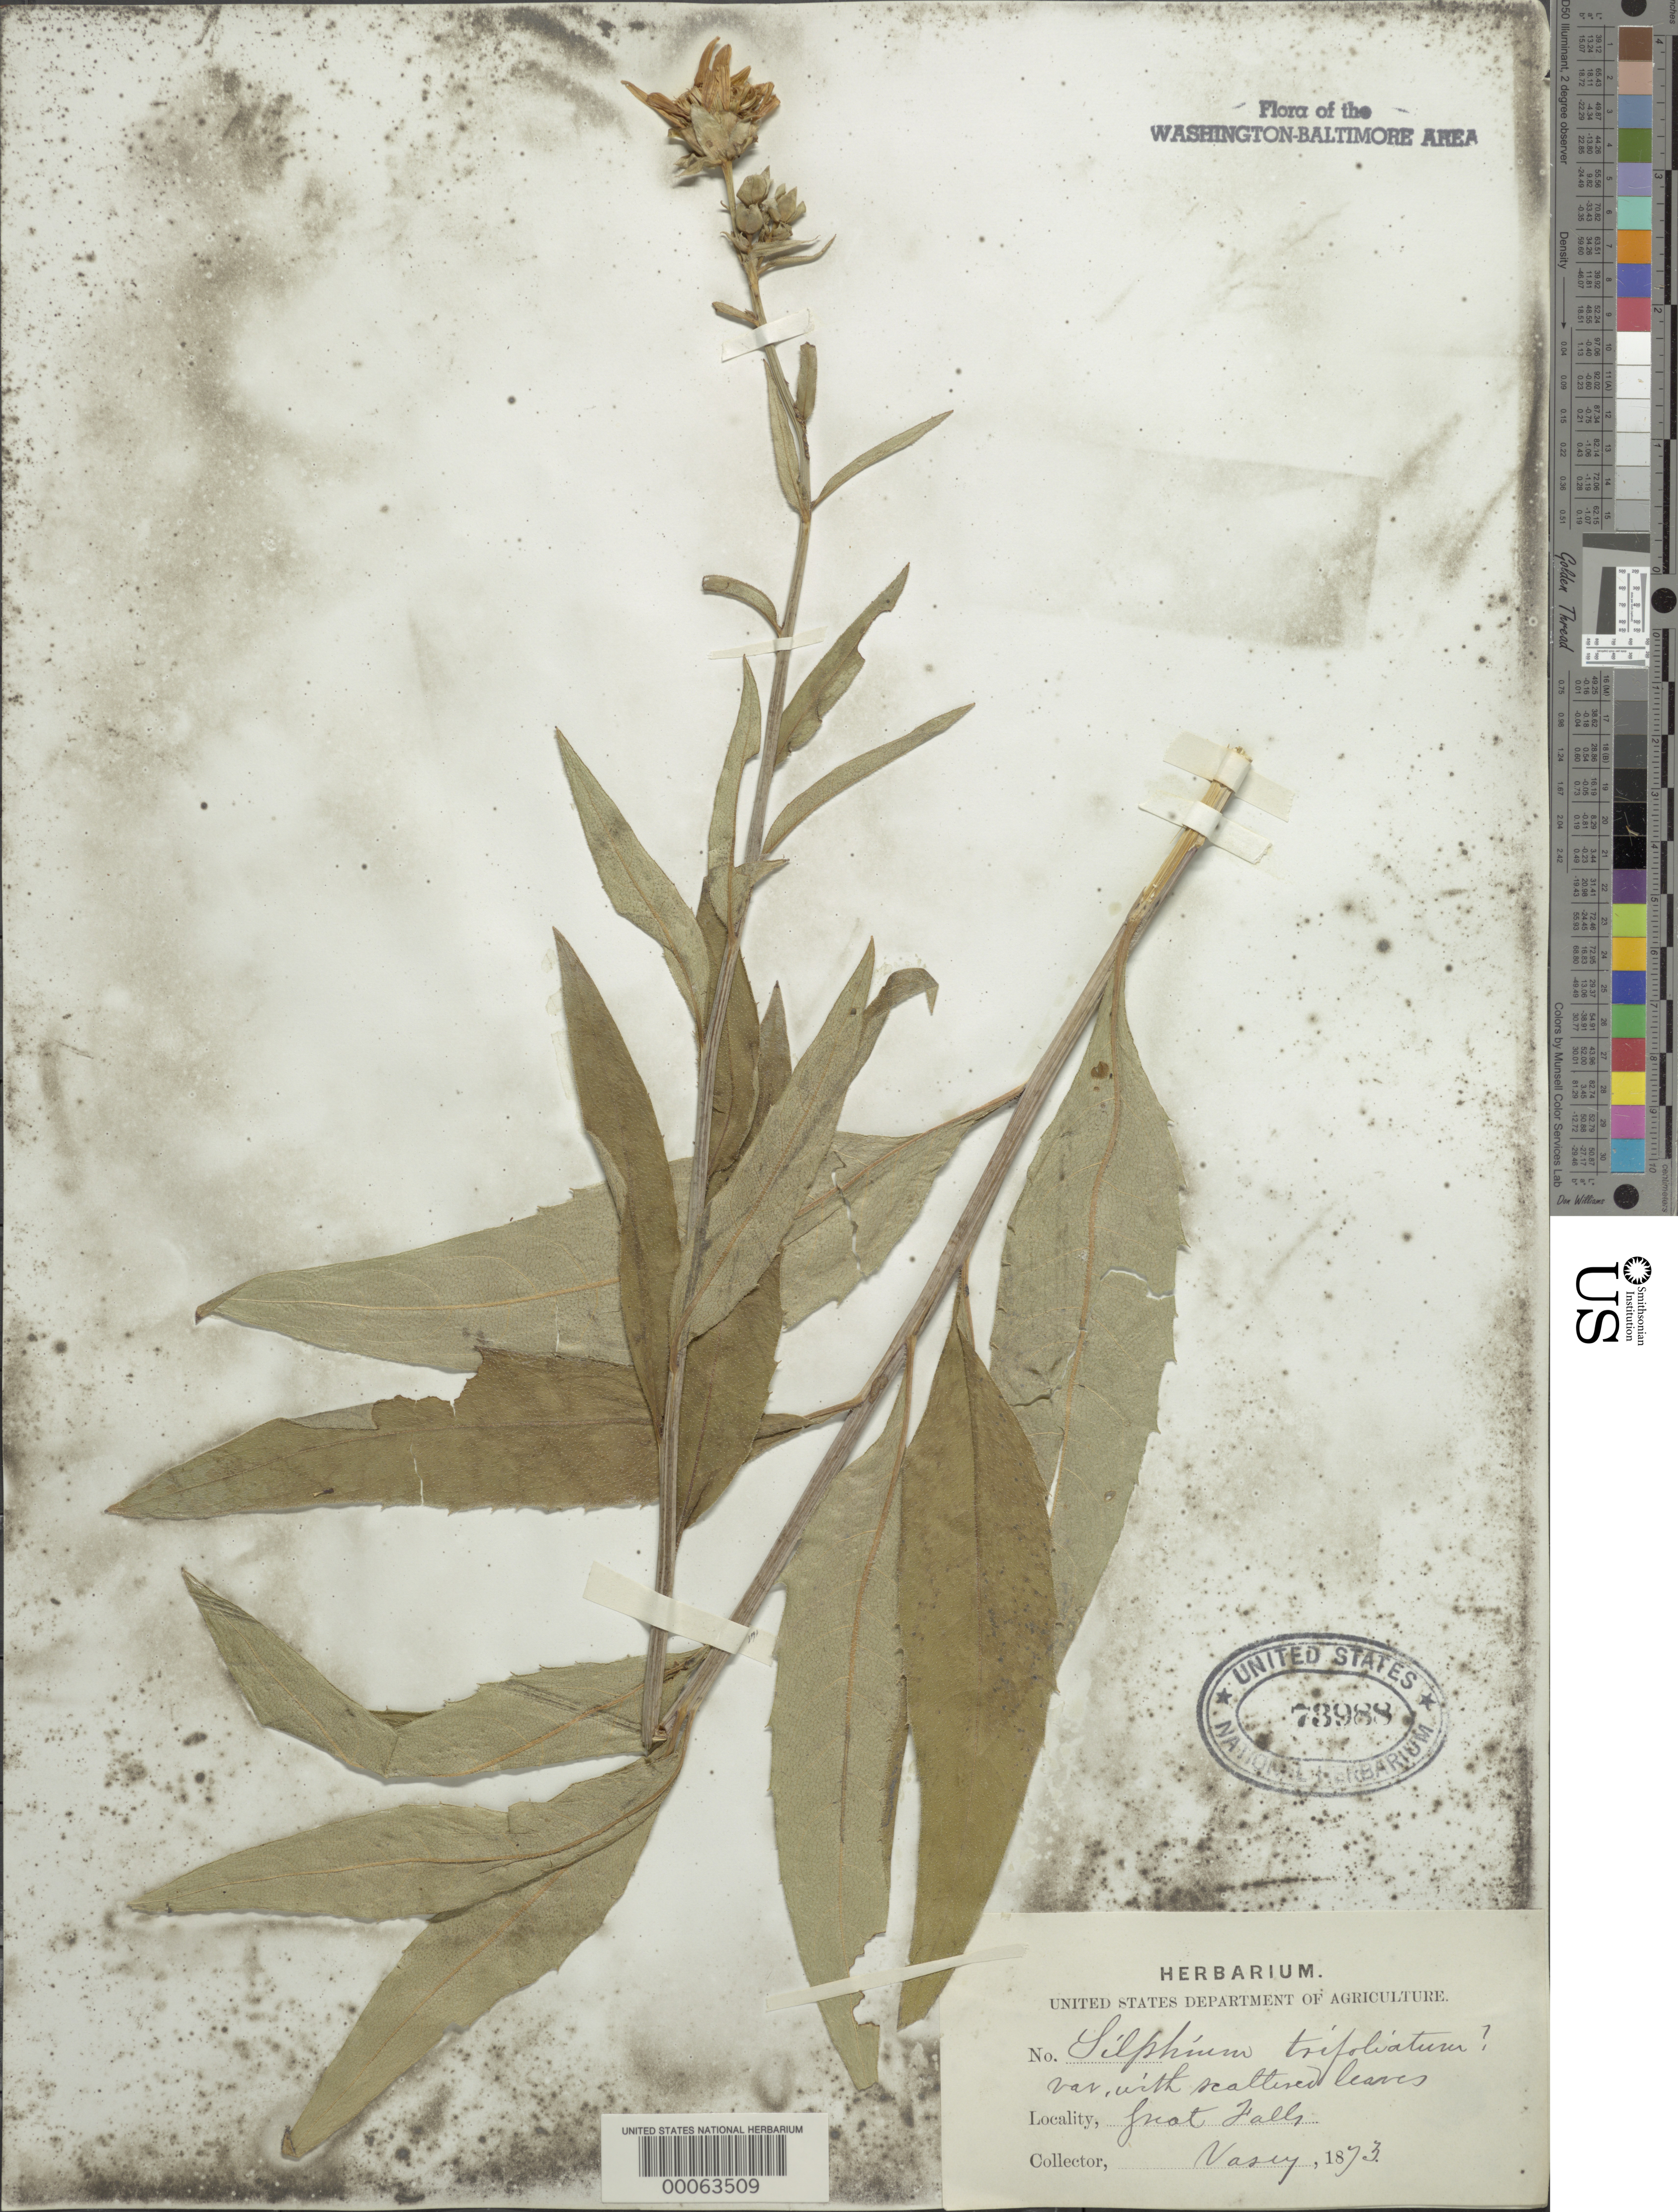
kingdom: Plantae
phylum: Tracheophyta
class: Magnoliopsida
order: Asterales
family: Asteraceae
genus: Silphium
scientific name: Silphium asteriscus var. trifoliatum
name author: (L.) Clevinger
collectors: G. Vasey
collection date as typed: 1873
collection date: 1873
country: United States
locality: Great Falls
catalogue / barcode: US 78988